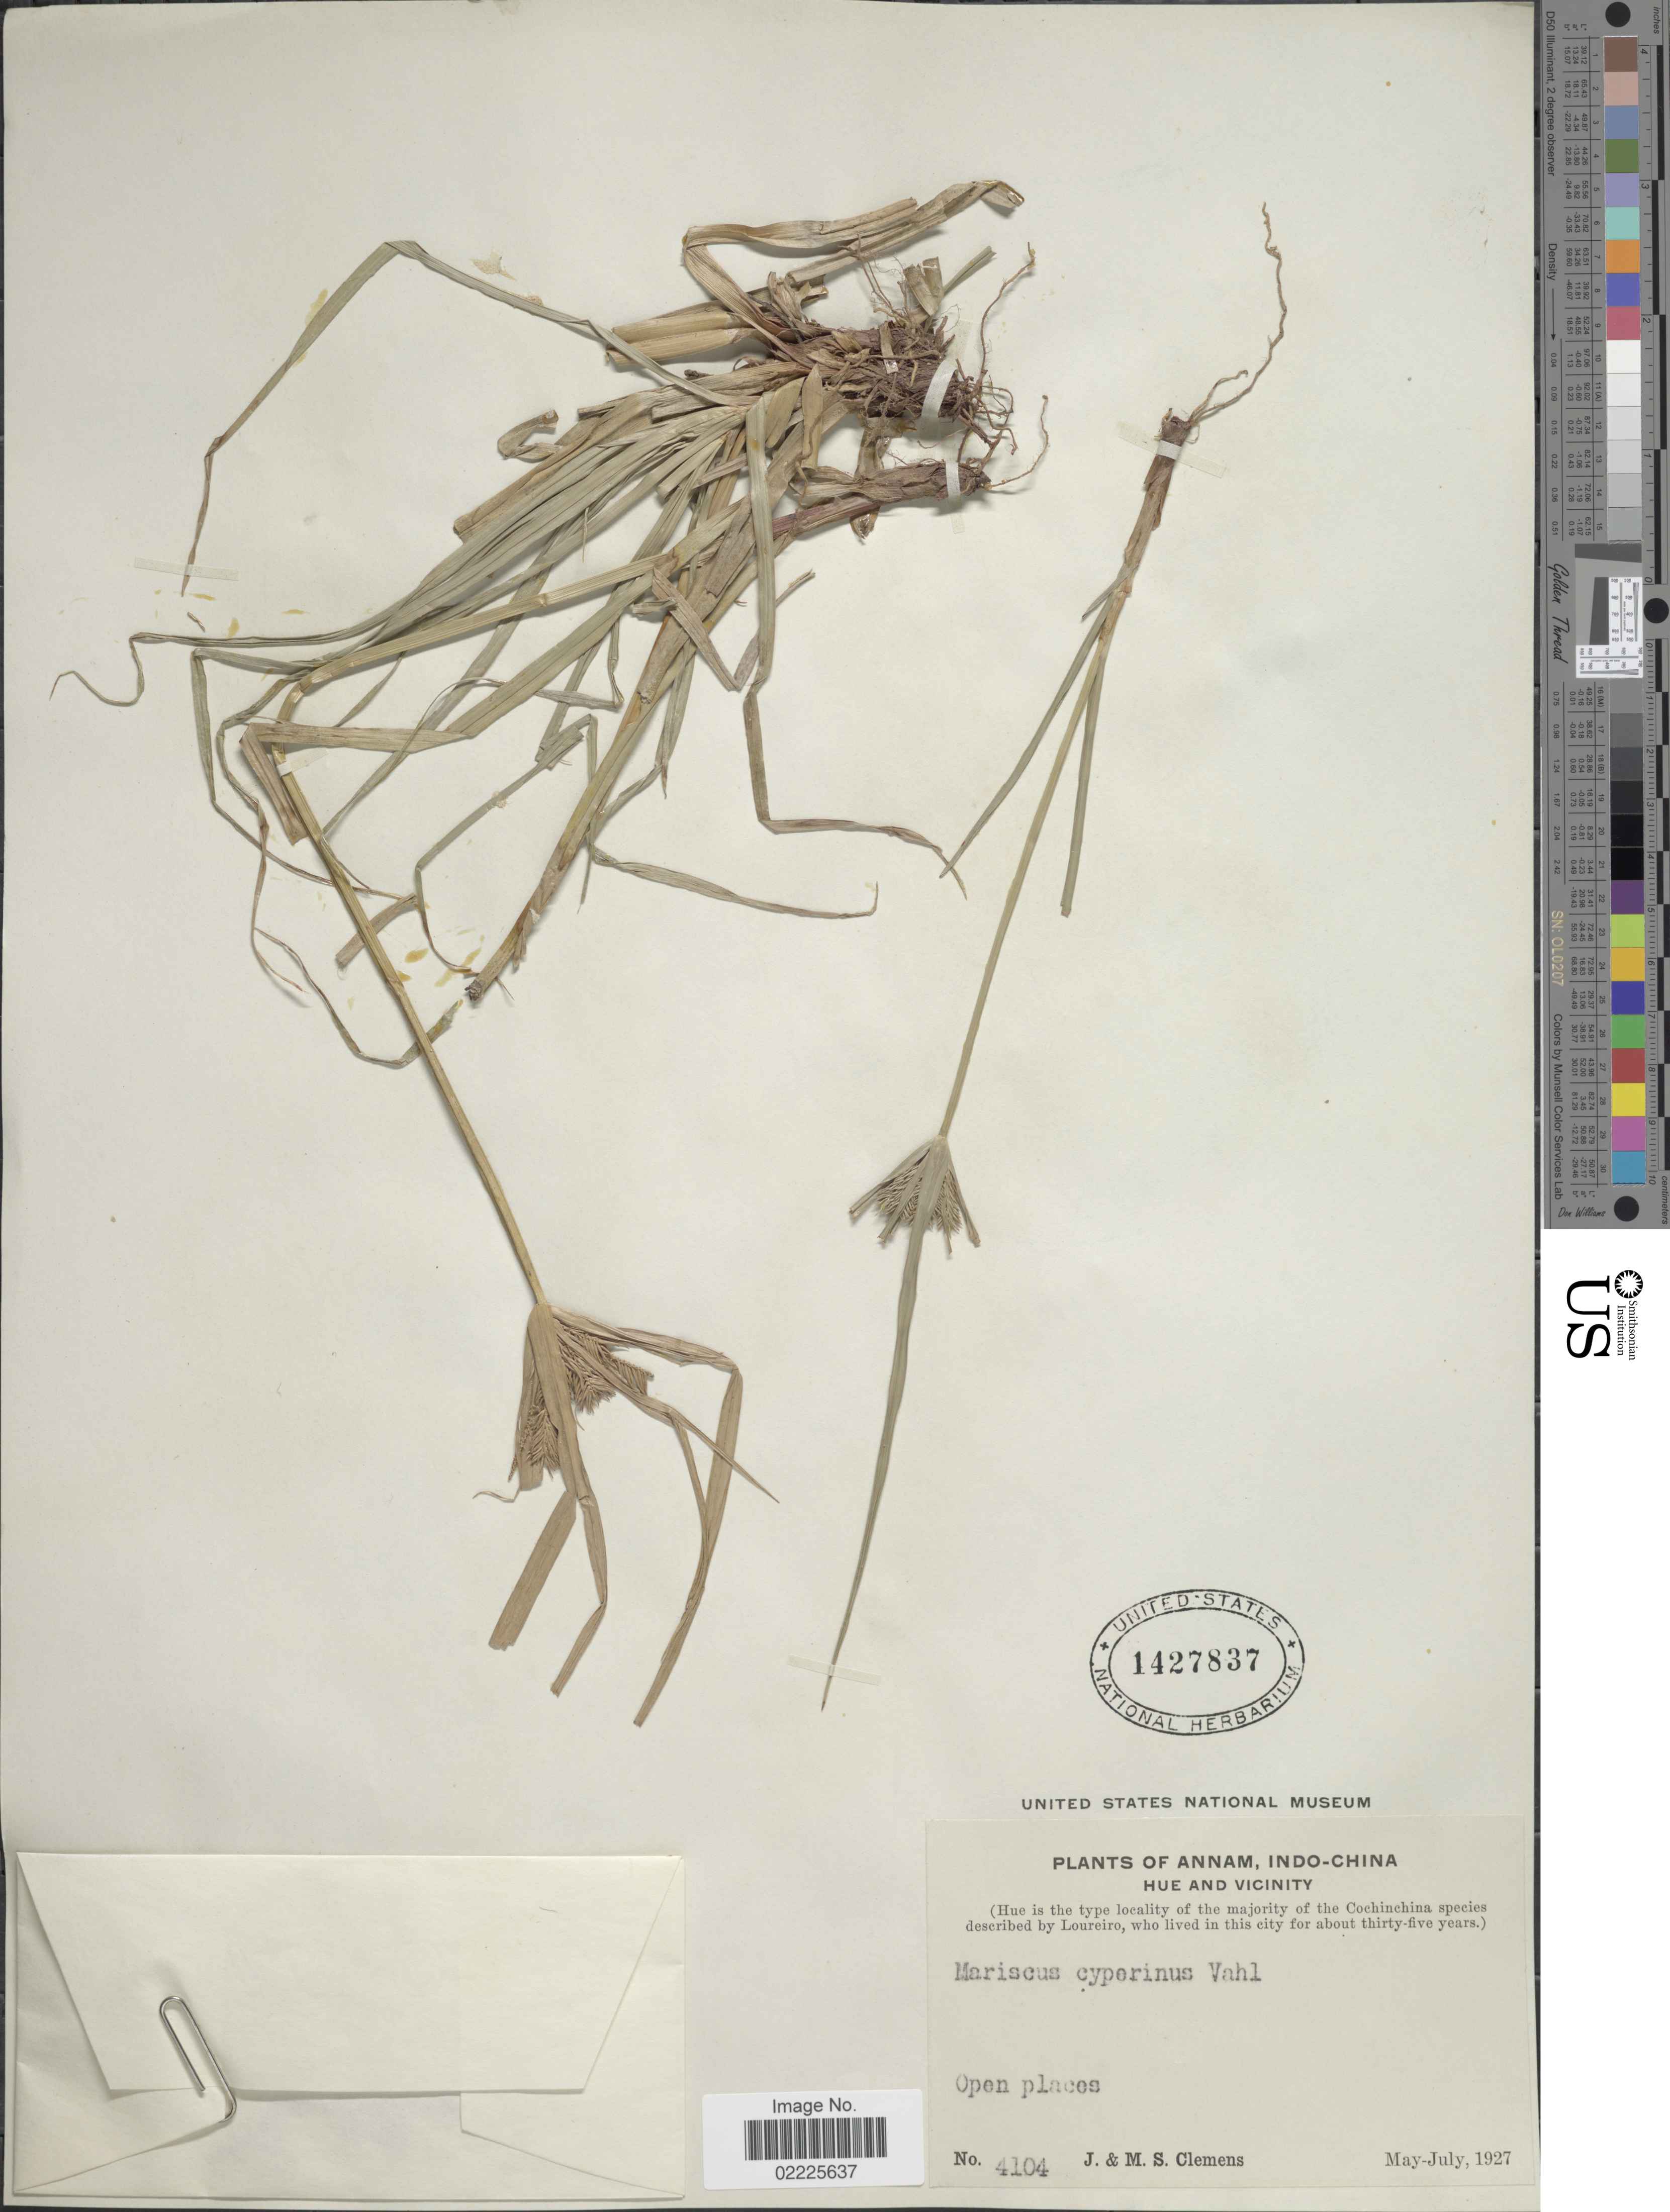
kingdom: Plantae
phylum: Tracheophyta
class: Liliopsida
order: Poales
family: Cyperaceae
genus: Cyperus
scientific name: Cyperus cyperinus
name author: (Retz.) Valck. Sur.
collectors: J. Clemens & M. S. Clemens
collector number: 4104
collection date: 1927-05/1927-07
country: Vietnam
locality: Annam, Indo-China, Hue and vicinity (Hue is the type locality of the majority of the Cochinchina species), open places.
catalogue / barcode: US 1427837